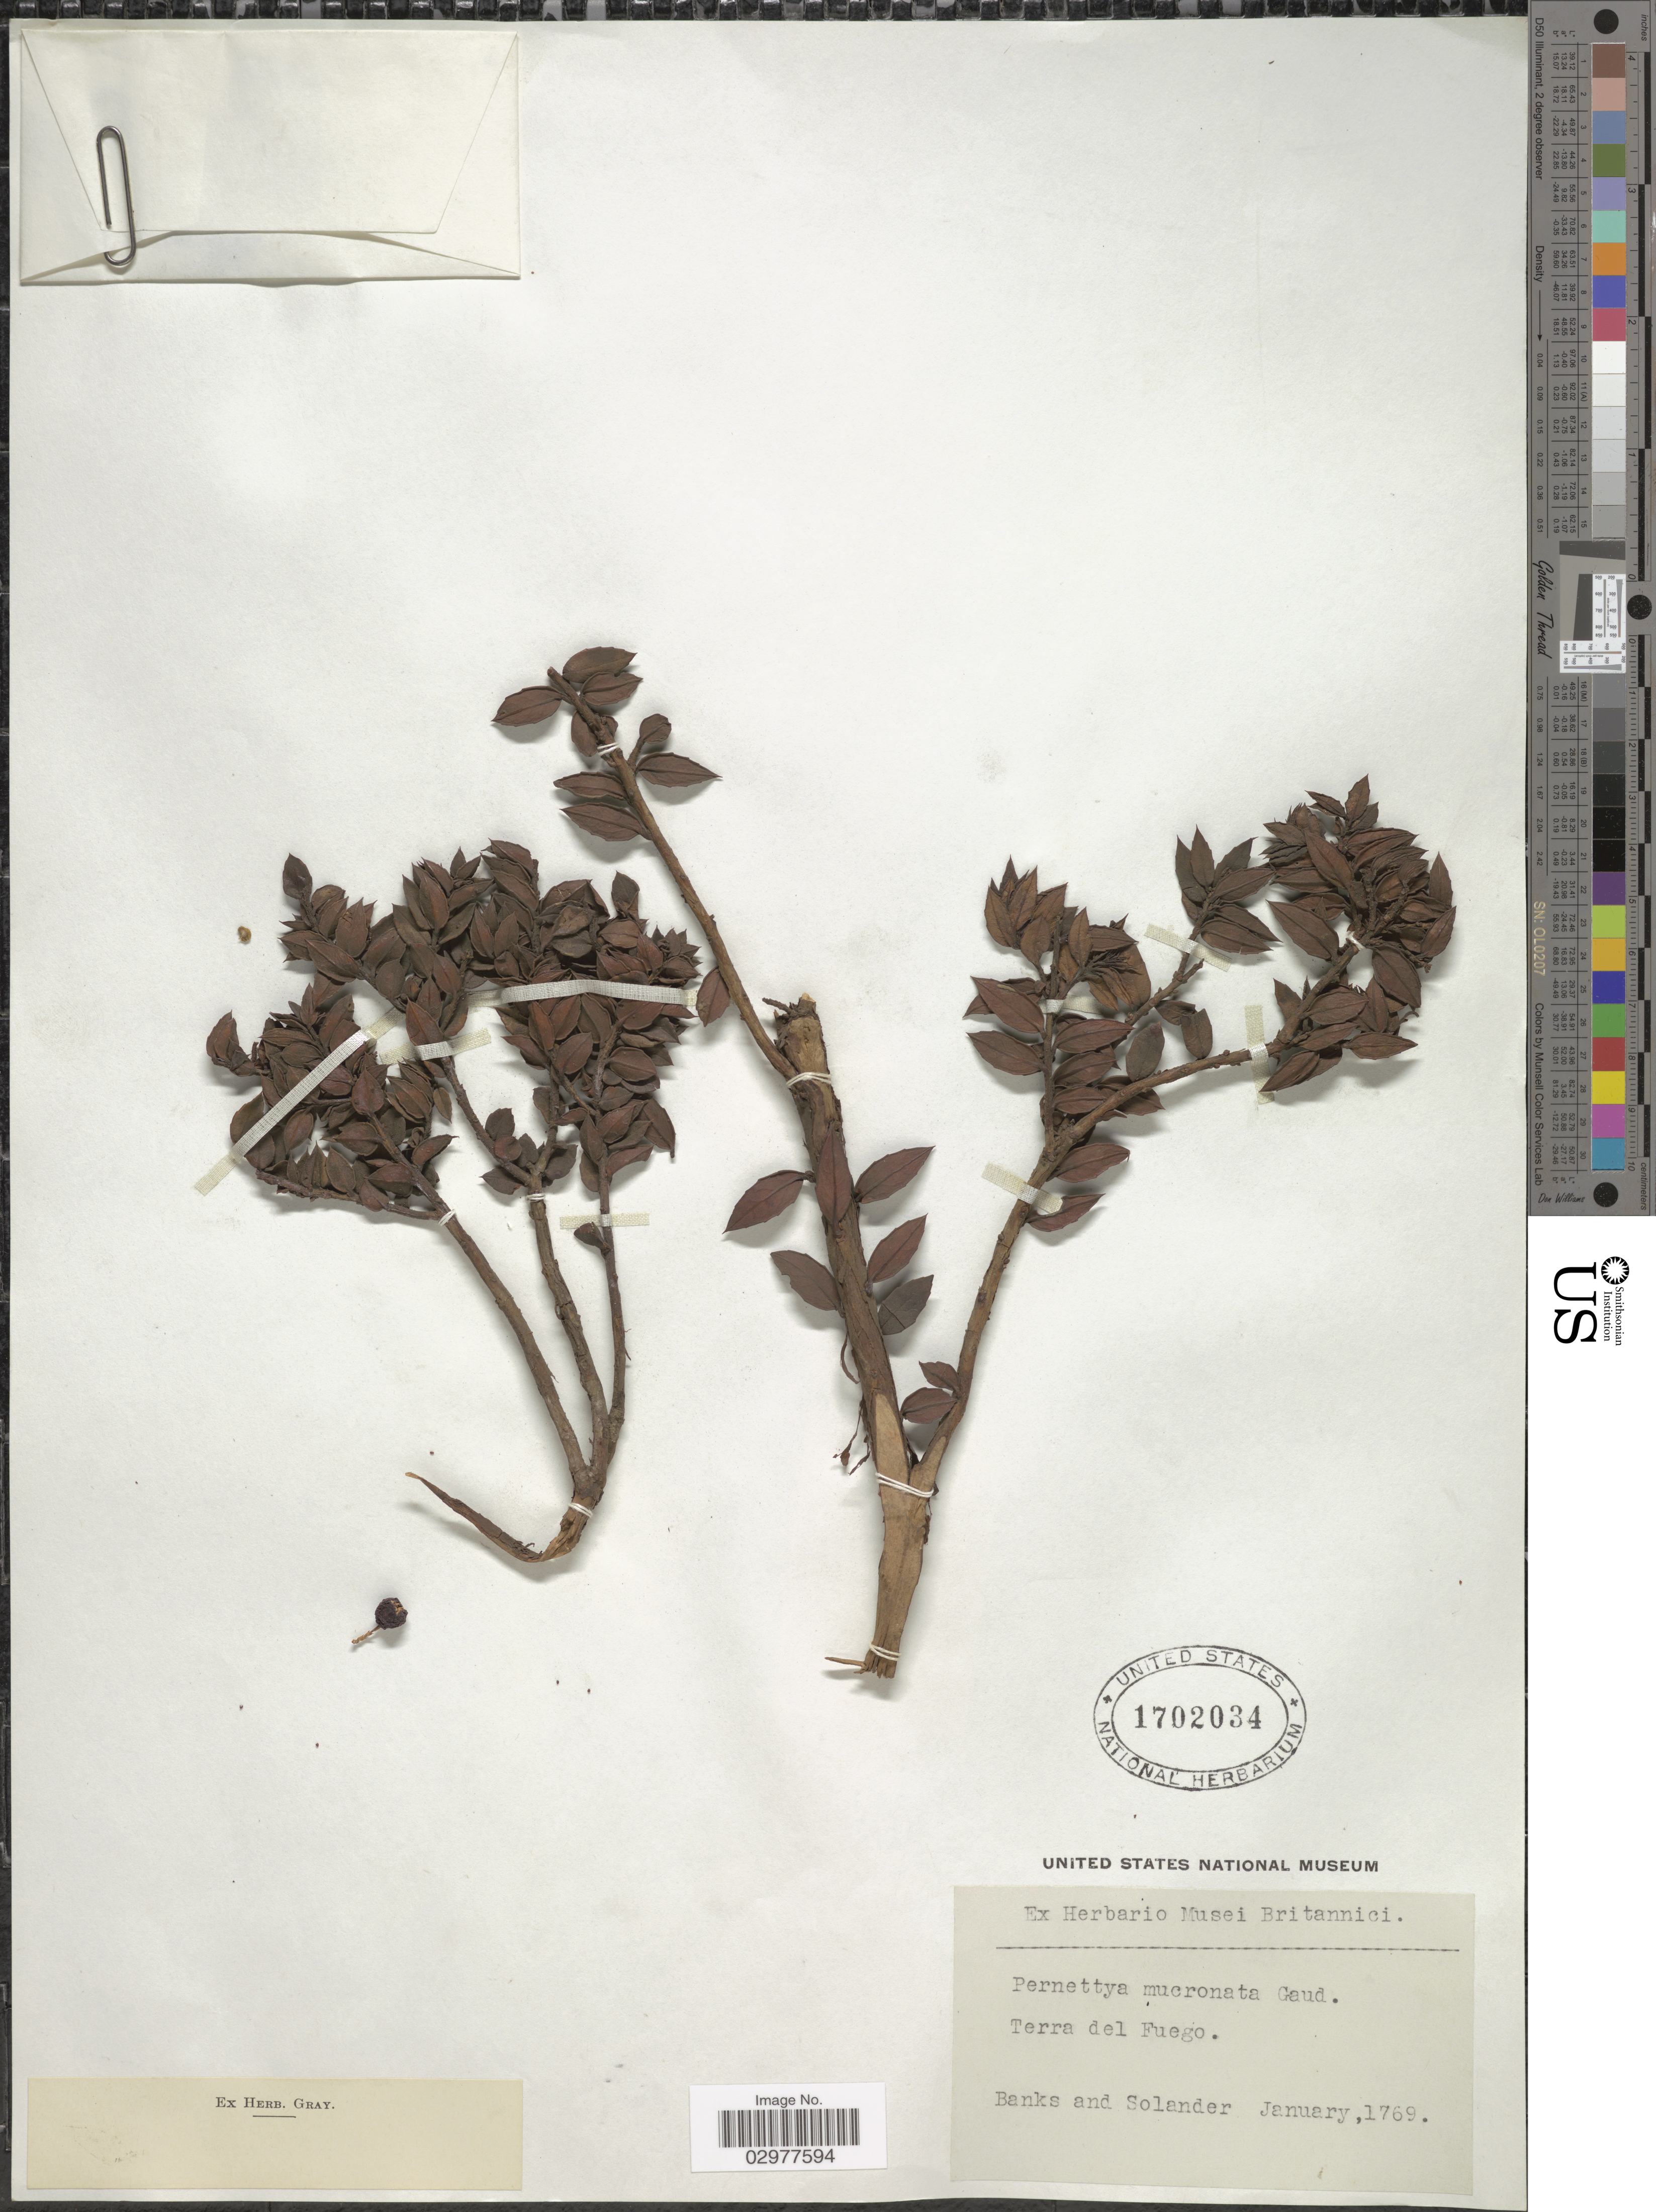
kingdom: Plantae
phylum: Tracheophyta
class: Magnoliopsida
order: Ericales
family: Ericaceae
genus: Pernettya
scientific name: Pernettya mucronata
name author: (L. f.) Gaudich. ex A. Spreng.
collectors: -- Banks & -- Solander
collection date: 1769-01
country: Argentina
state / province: Tierra del Fuego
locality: Terra del Fuego.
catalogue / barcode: US 1702034